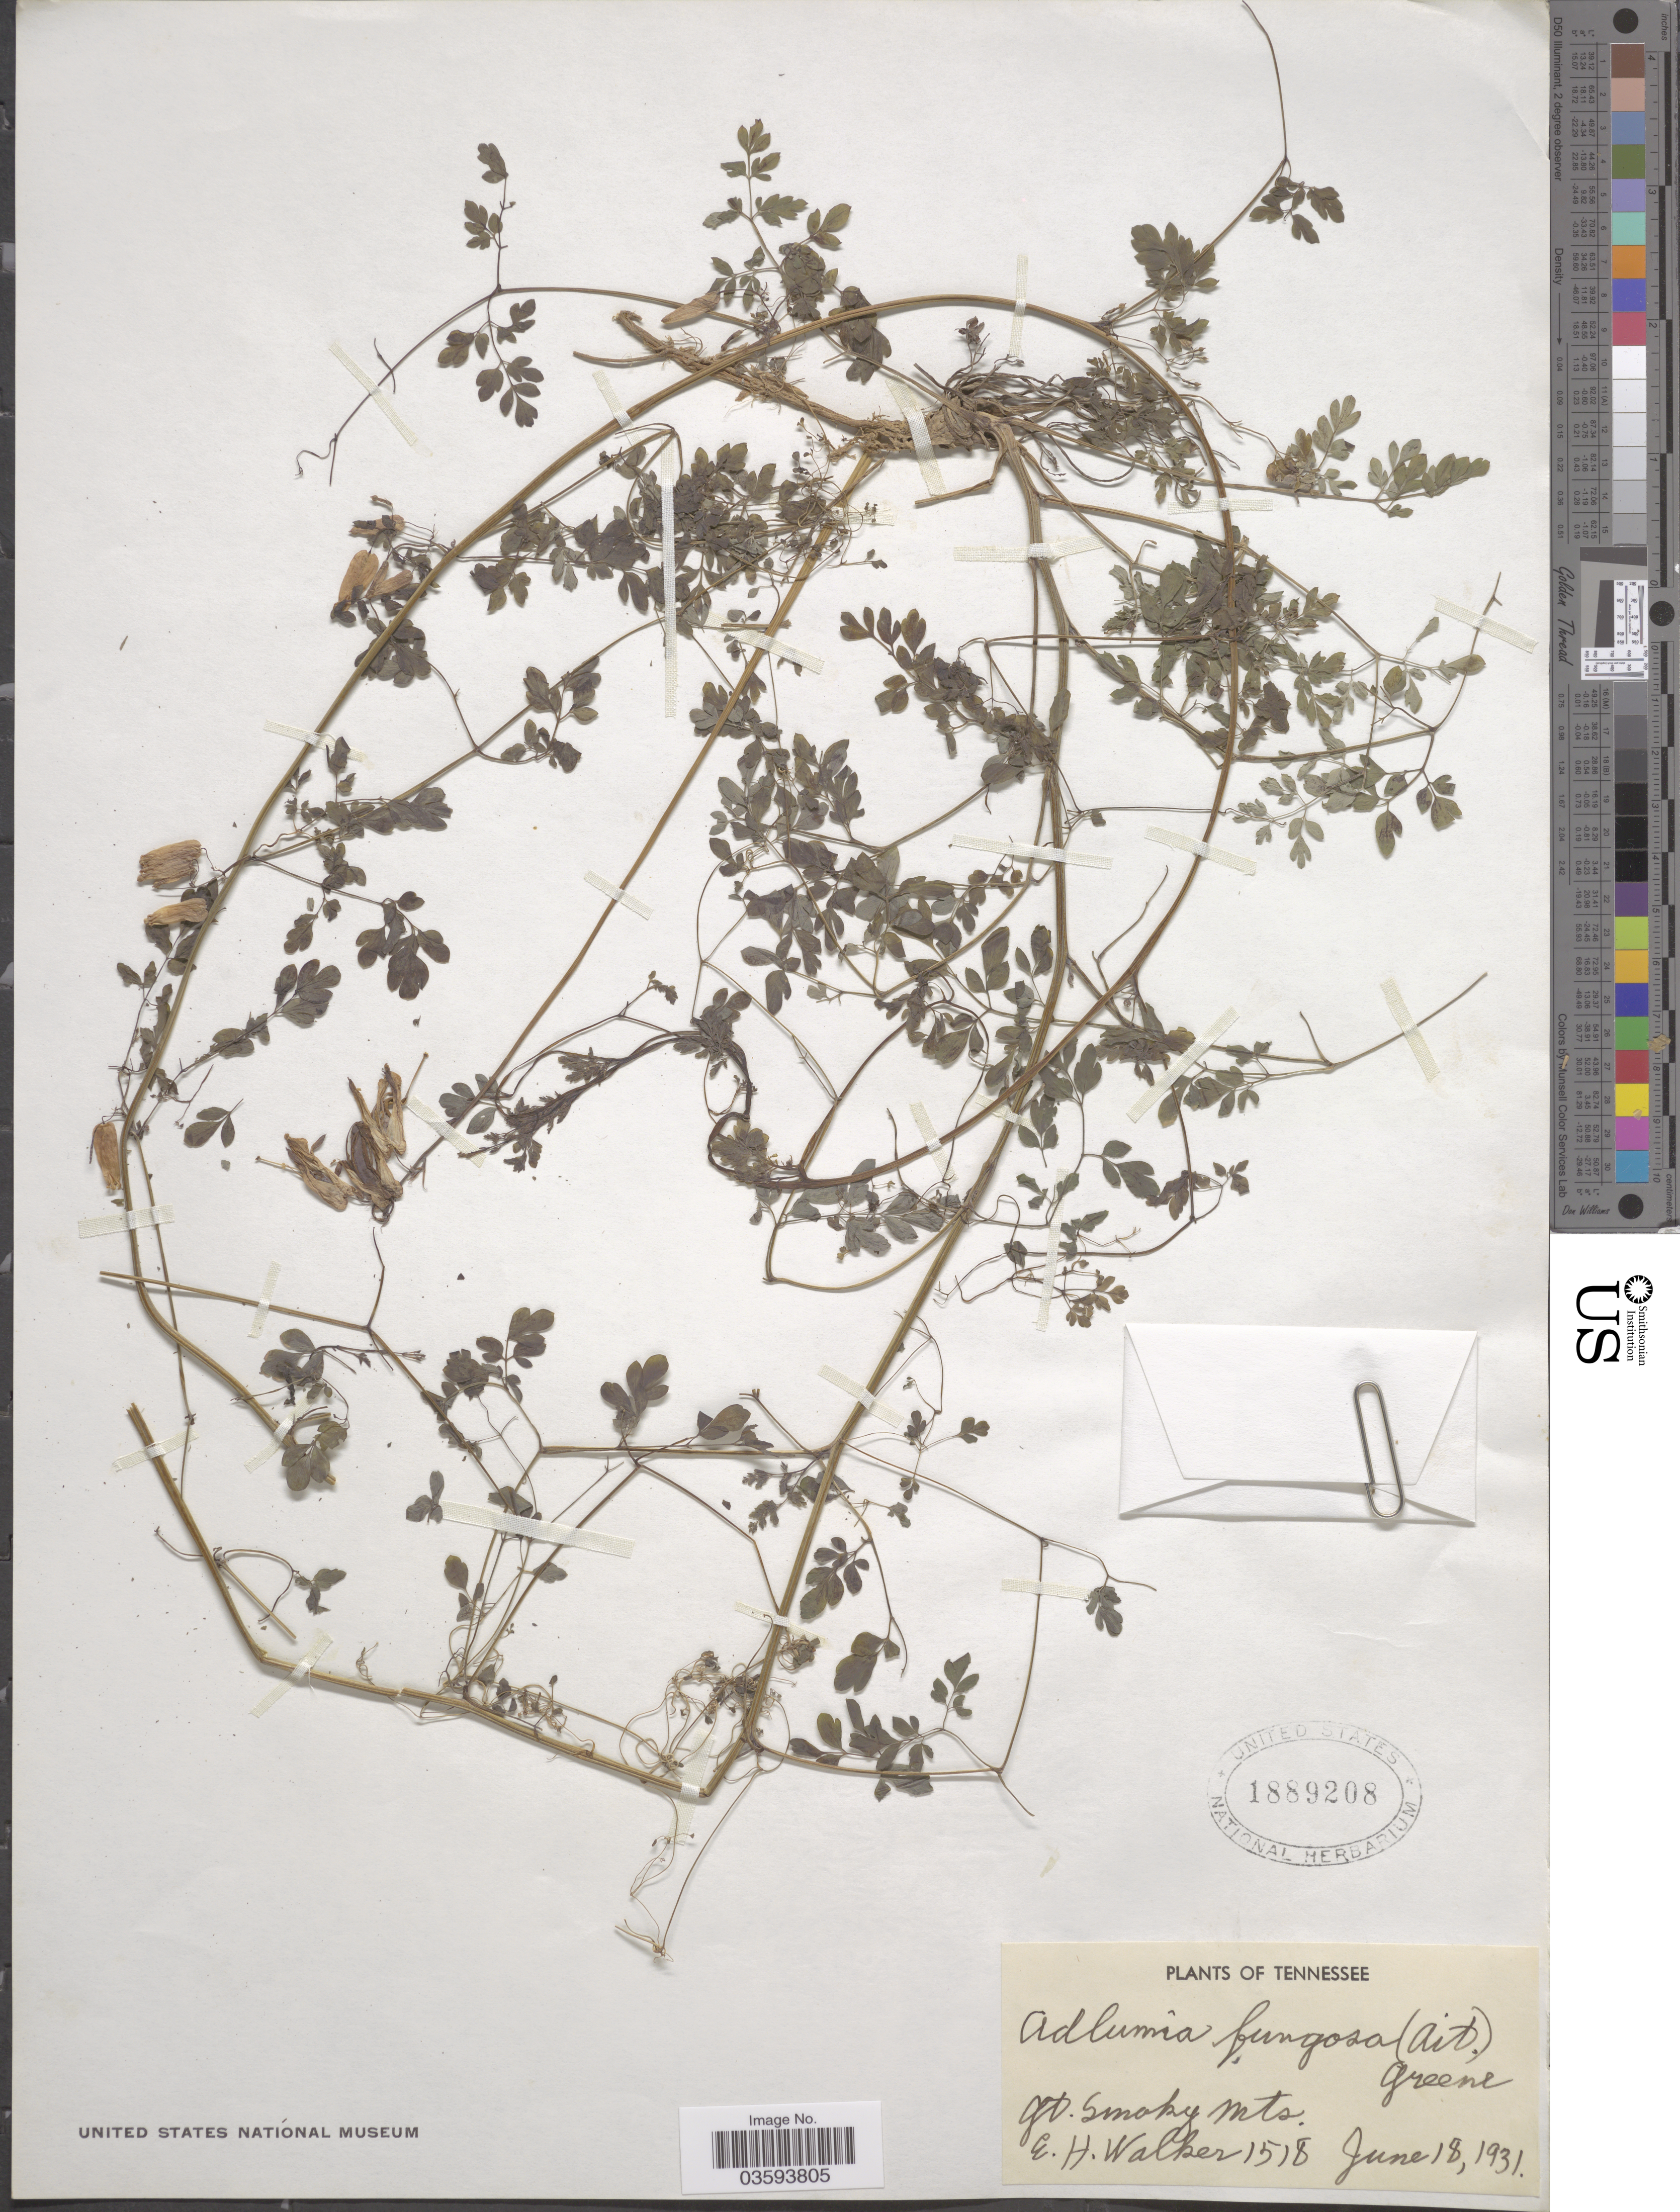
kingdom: Plantae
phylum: Tracheophyta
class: Magnoliopsida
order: Ranunculales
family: Papaveraceae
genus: Adlumia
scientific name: Adlumia fungosa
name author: (Aiton) Greene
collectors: E. H. Walker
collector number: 1518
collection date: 1931-06-18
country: United States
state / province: Tennessee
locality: Gt. Smokey Mts.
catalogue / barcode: US 1889208